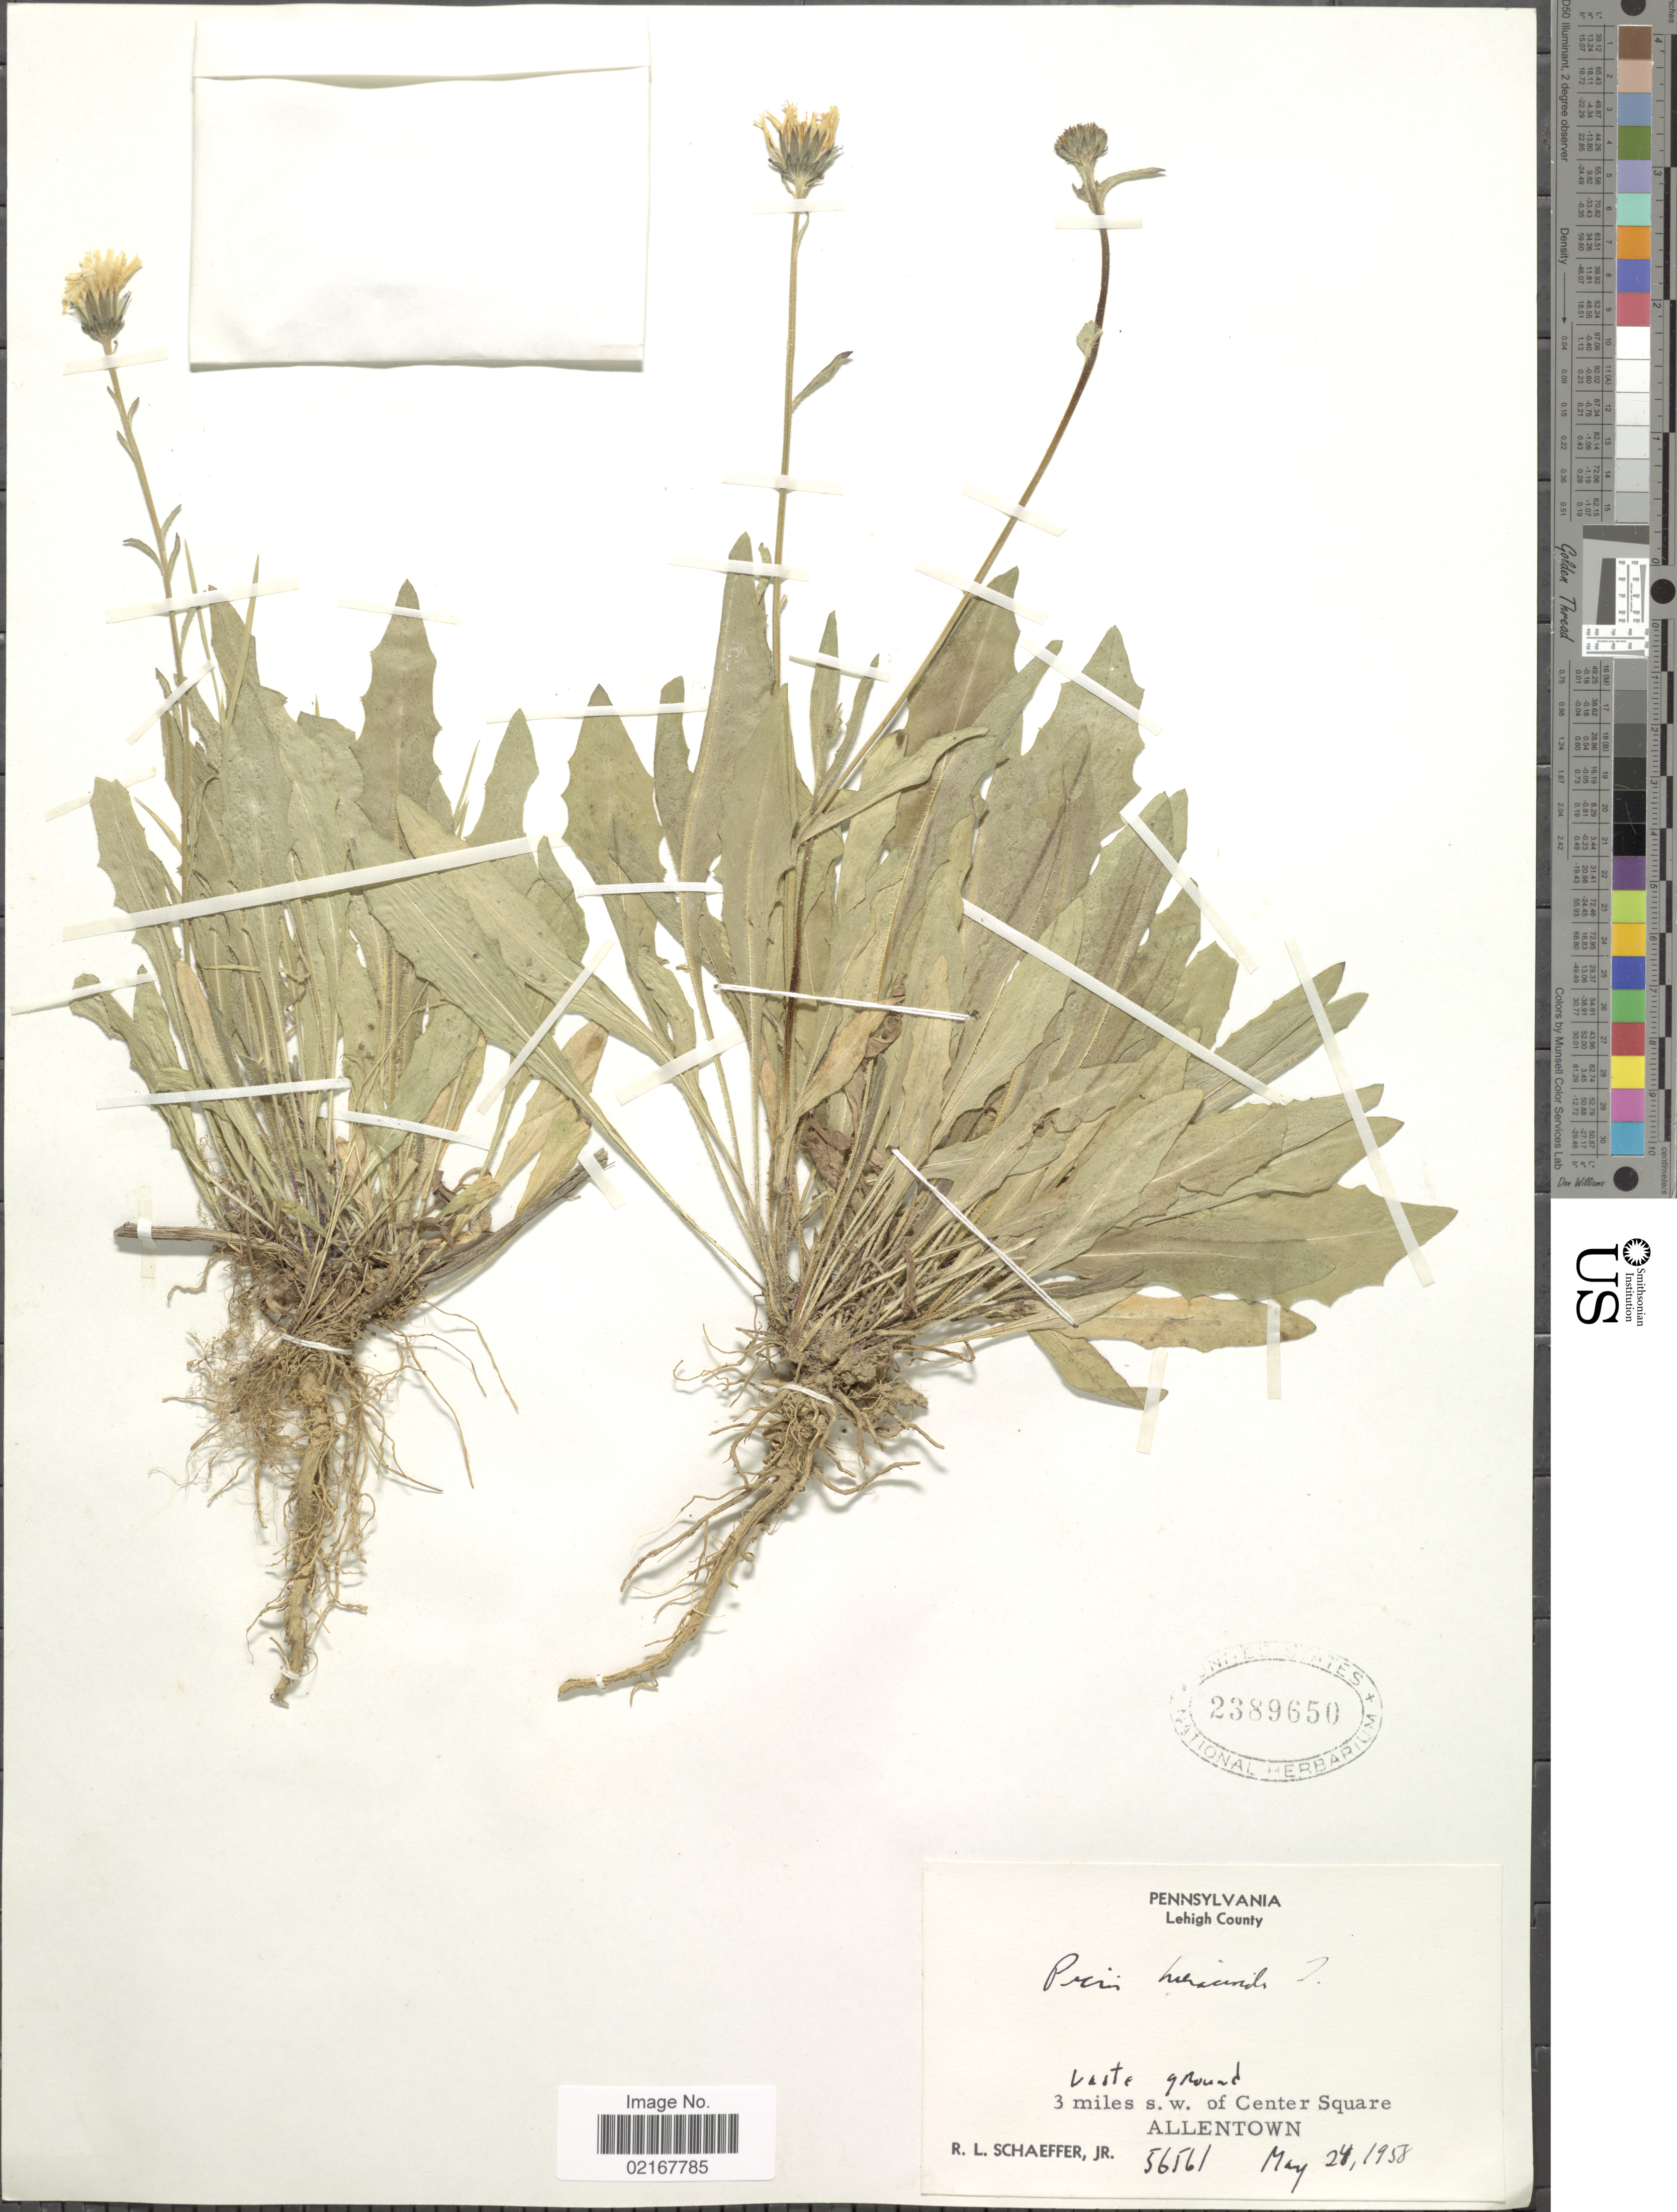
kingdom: Plantae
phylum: Tracheophyta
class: Magnoliopsida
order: Asterales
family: Asteraceae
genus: Picris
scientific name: Picris hieracioides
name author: L.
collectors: R. L. Schaeffer Jr.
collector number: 56561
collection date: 1958-05-24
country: United States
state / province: Pennsylvania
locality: Lehigh County, 3 miles s.w. of Center Square, Allentown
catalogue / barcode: US 2389650